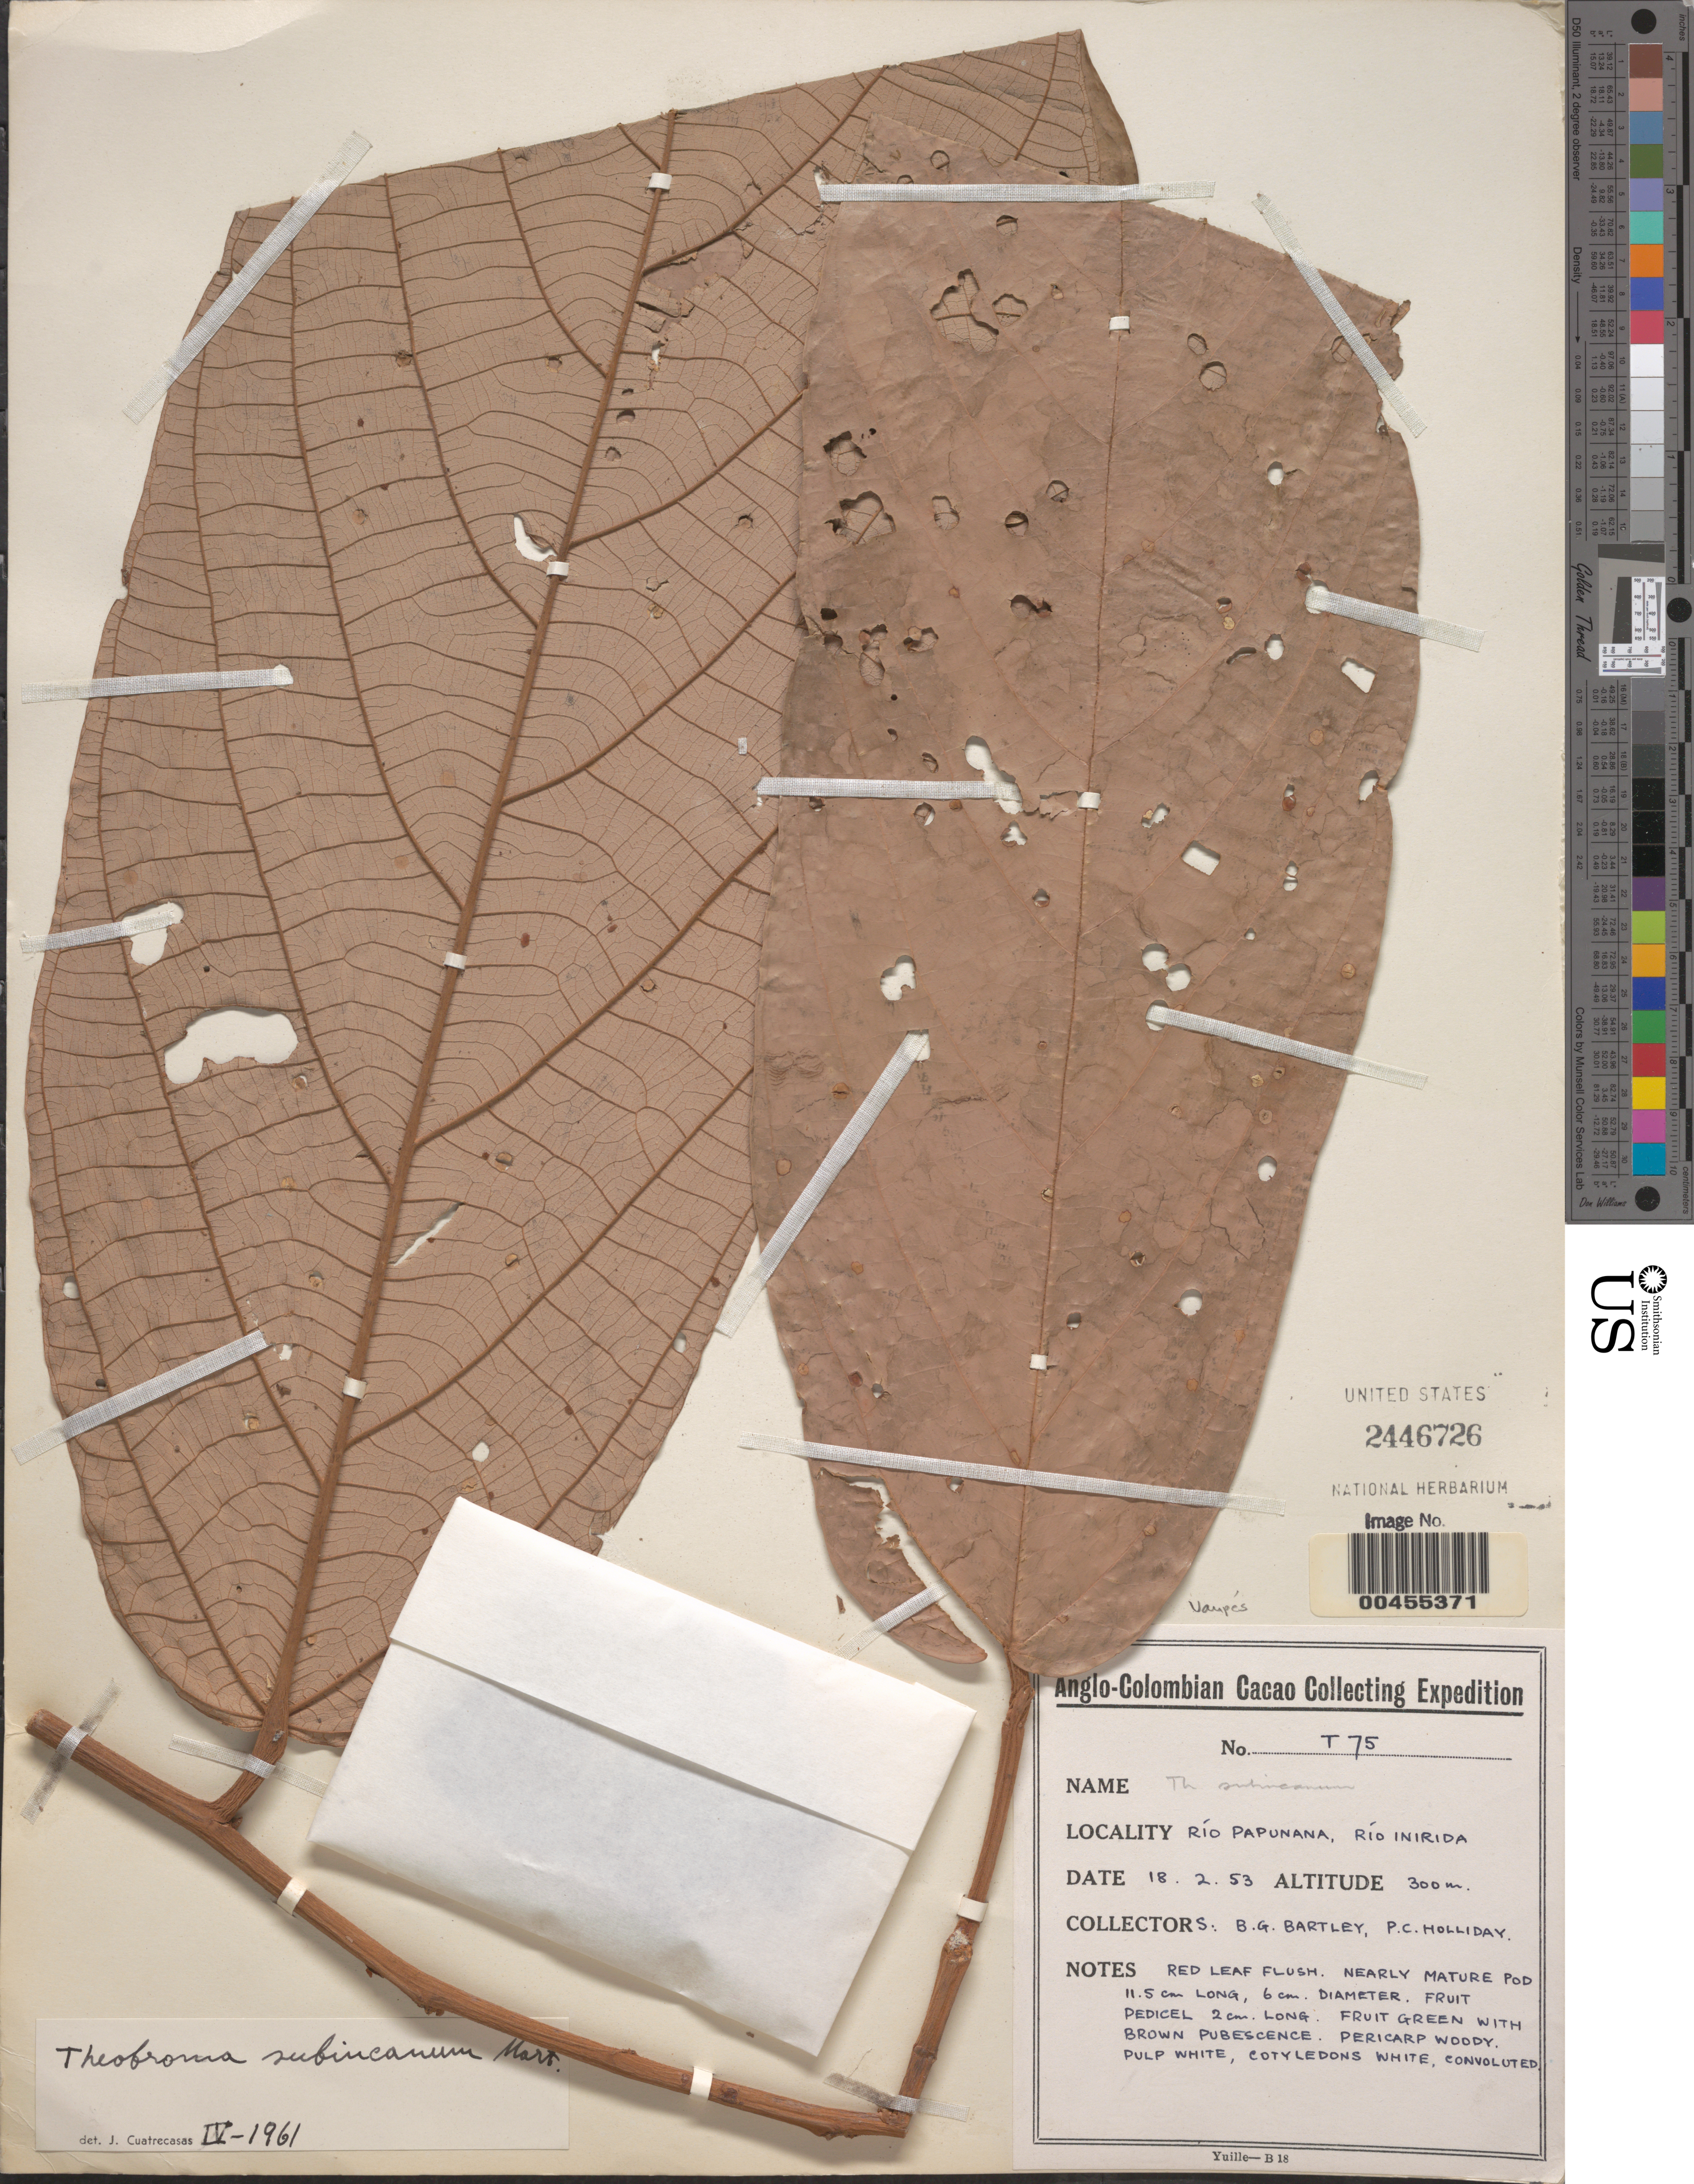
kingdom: Plantae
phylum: Tracheophyta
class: Magnoliopsida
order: Malvales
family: Malvaceae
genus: Theobroma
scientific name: Theobroma subincanum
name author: Mart.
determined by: Cuatrecasas, J.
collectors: B. Bartley & P. C. Holliday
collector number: T75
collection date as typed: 18 Feb 1953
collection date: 1953-02-18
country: Colombia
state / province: Vaupés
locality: Río Papunana, Río Inírida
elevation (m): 300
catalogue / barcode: US 2446726